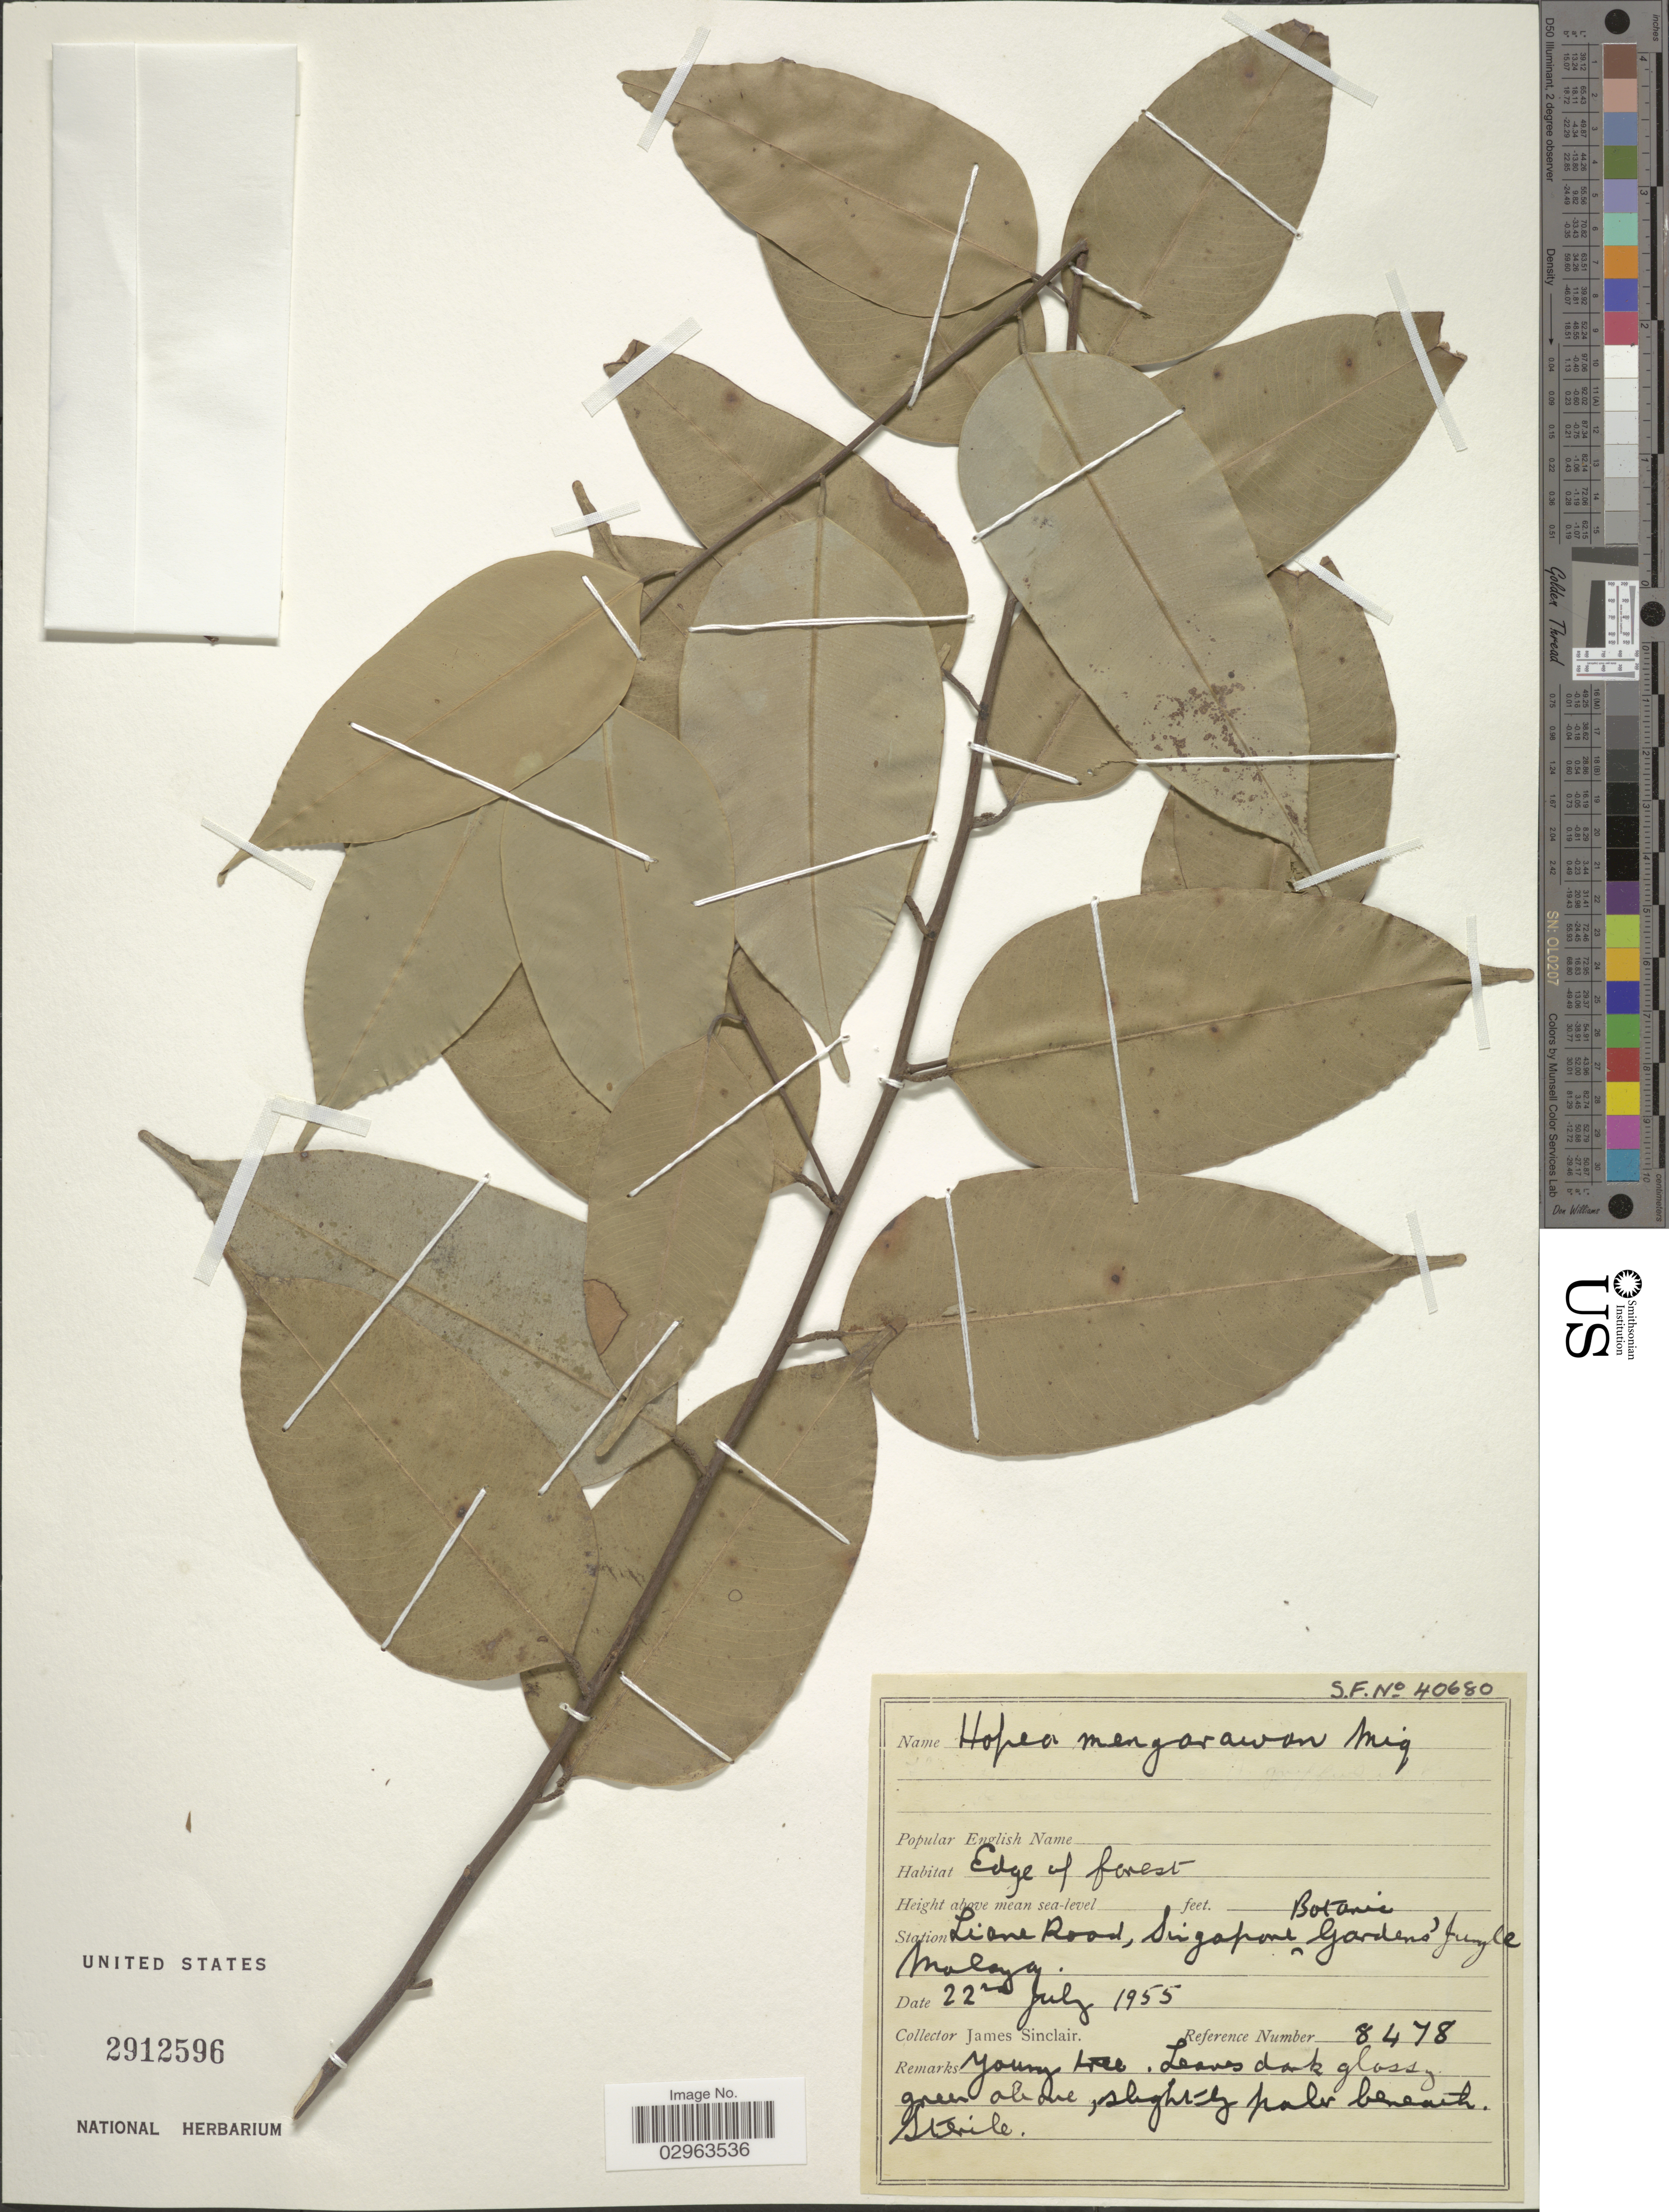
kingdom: Plantae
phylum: Tracheophyta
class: Magnoliopsida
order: Malvales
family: Dipterocarpaceae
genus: Hopea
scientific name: Hopea mengarawan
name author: Miq.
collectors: J. Sinclair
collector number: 8478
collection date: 1955-07-22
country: Singapore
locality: Station Liane Road, Singapore Botanic Garden's Jungle Malaya.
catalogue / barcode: US 2912596